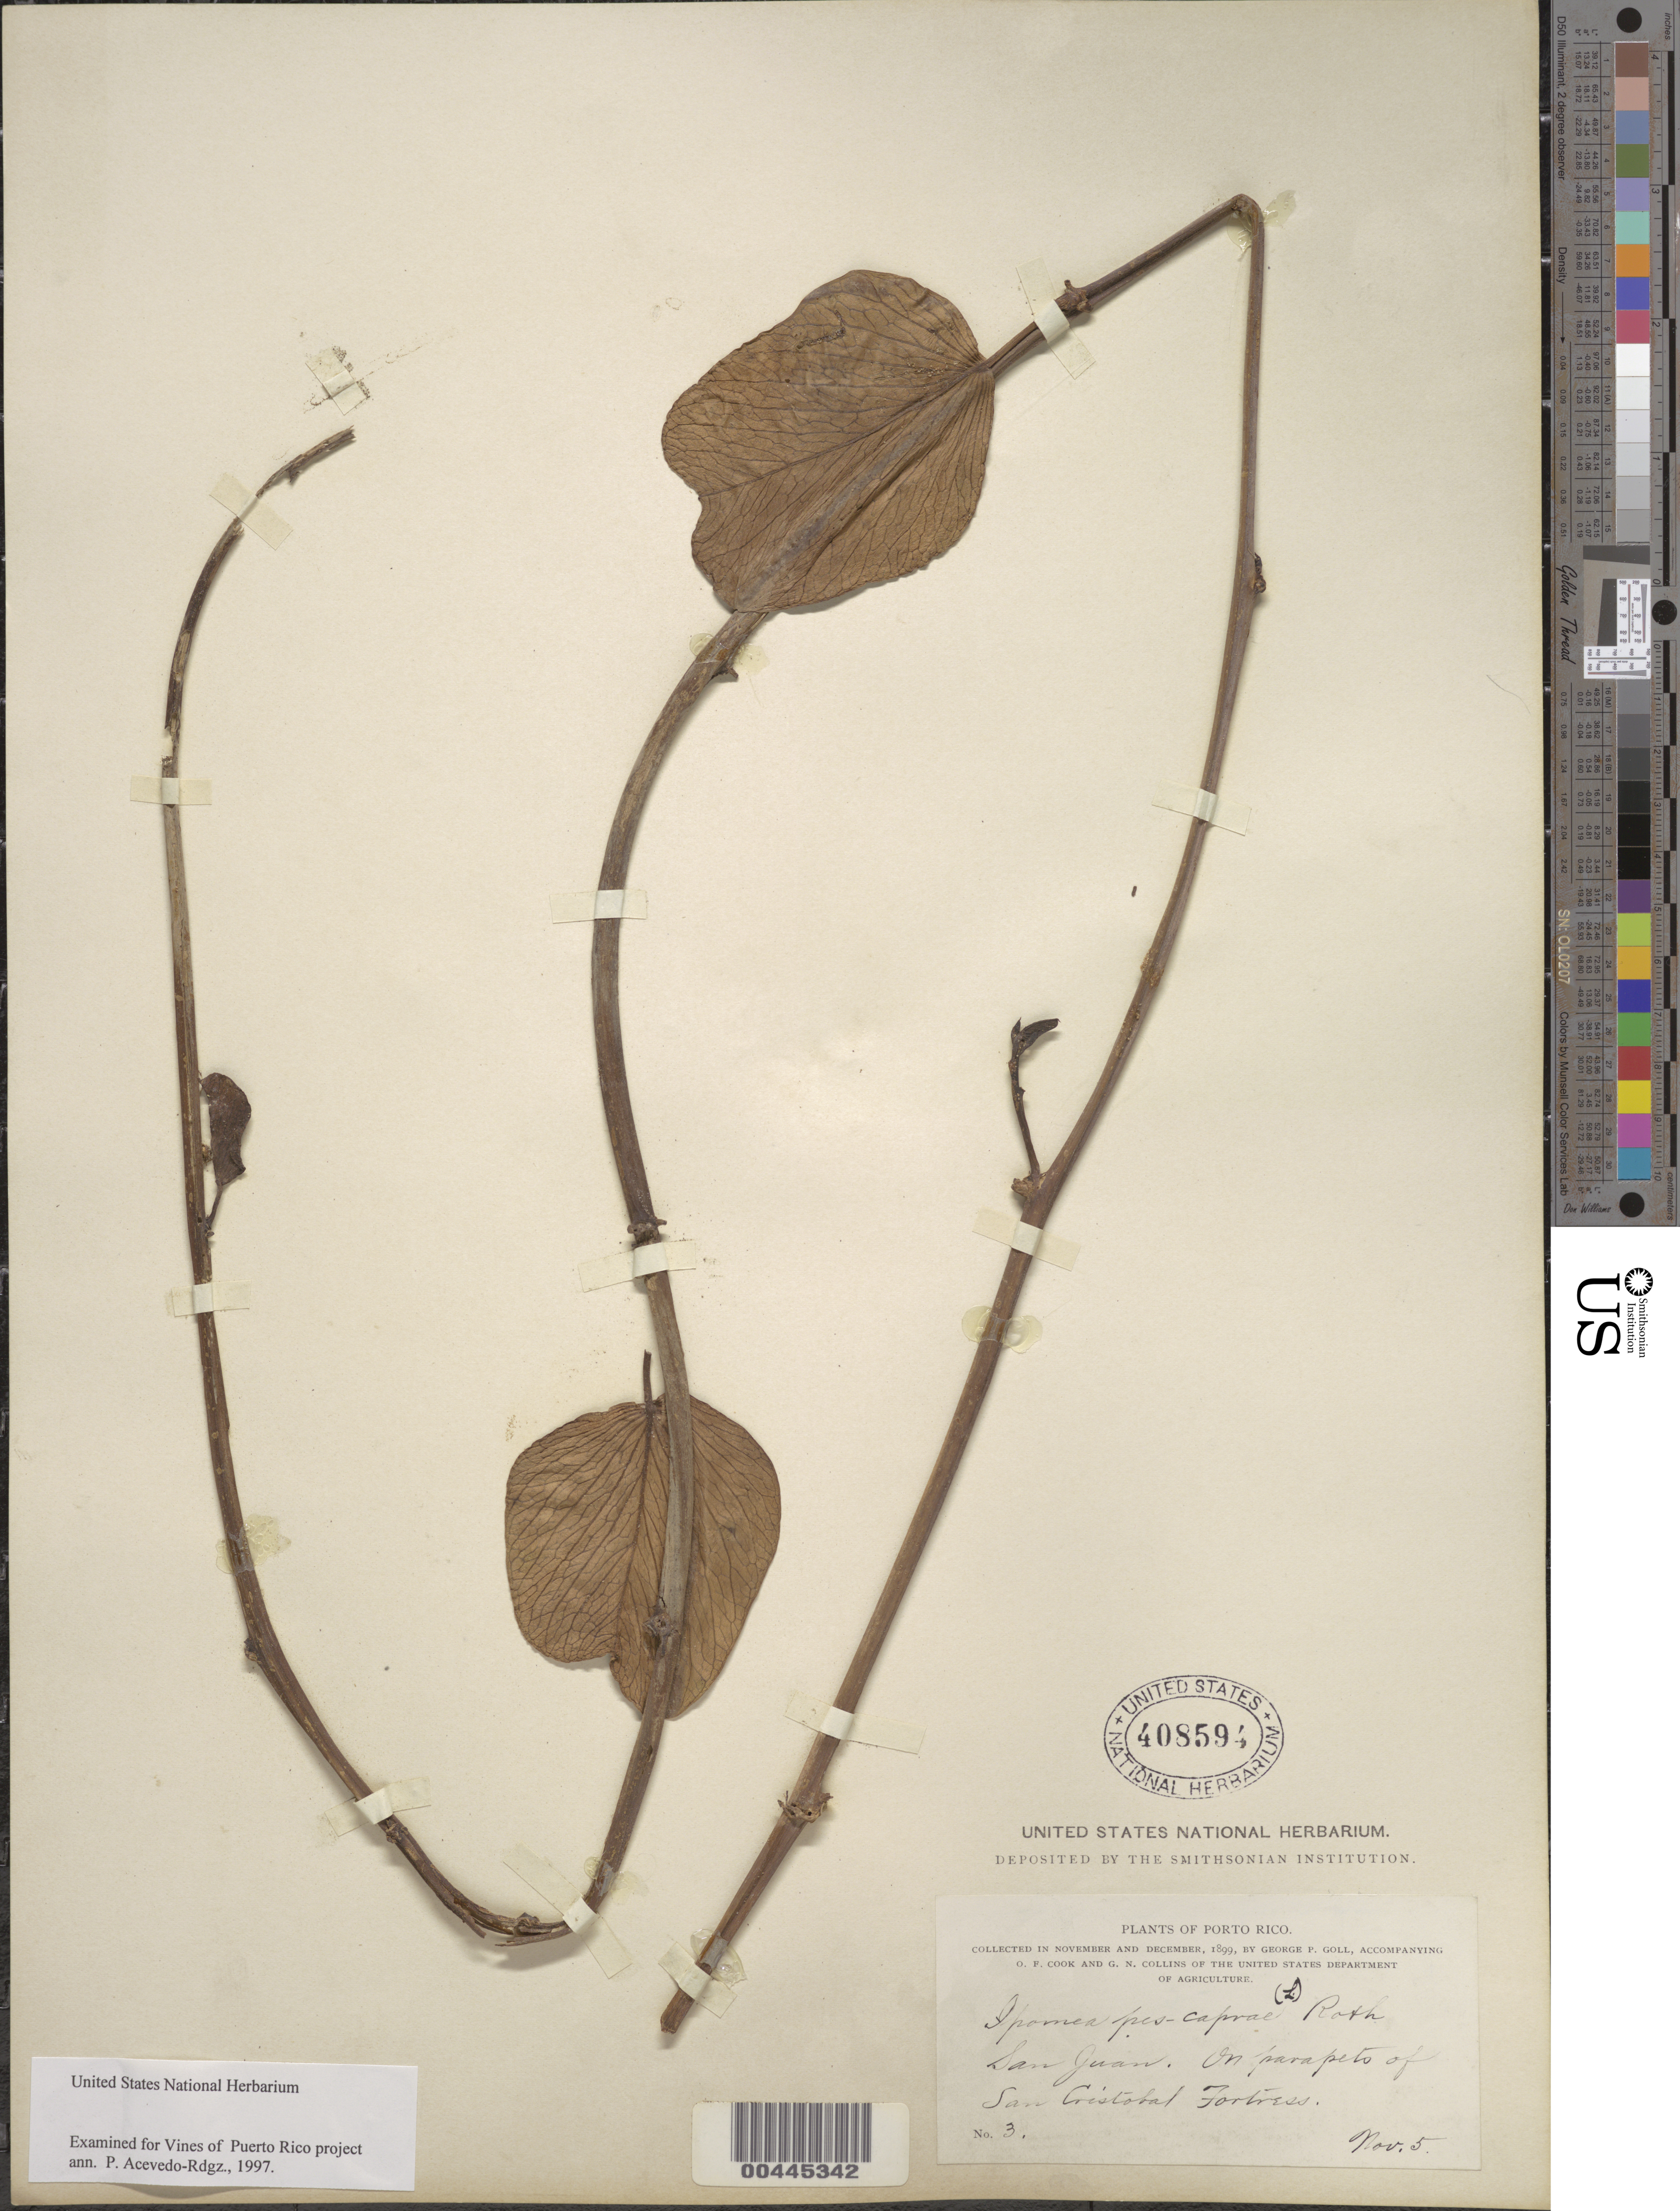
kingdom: Plantae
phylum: Tracheophyta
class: Magnoliopsida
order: Solanales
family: Convolvulaceae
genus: Ipomoea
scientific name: Ipomoea pes-caprae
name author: (L.) R. Br.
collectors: G. Goll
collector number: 3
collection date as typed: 05 Nov 1899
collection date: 1899-11-05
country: Puerto Rico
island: Greater Antilles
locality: San Cristobal Fortress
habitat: On parapets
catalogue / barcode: US 408594